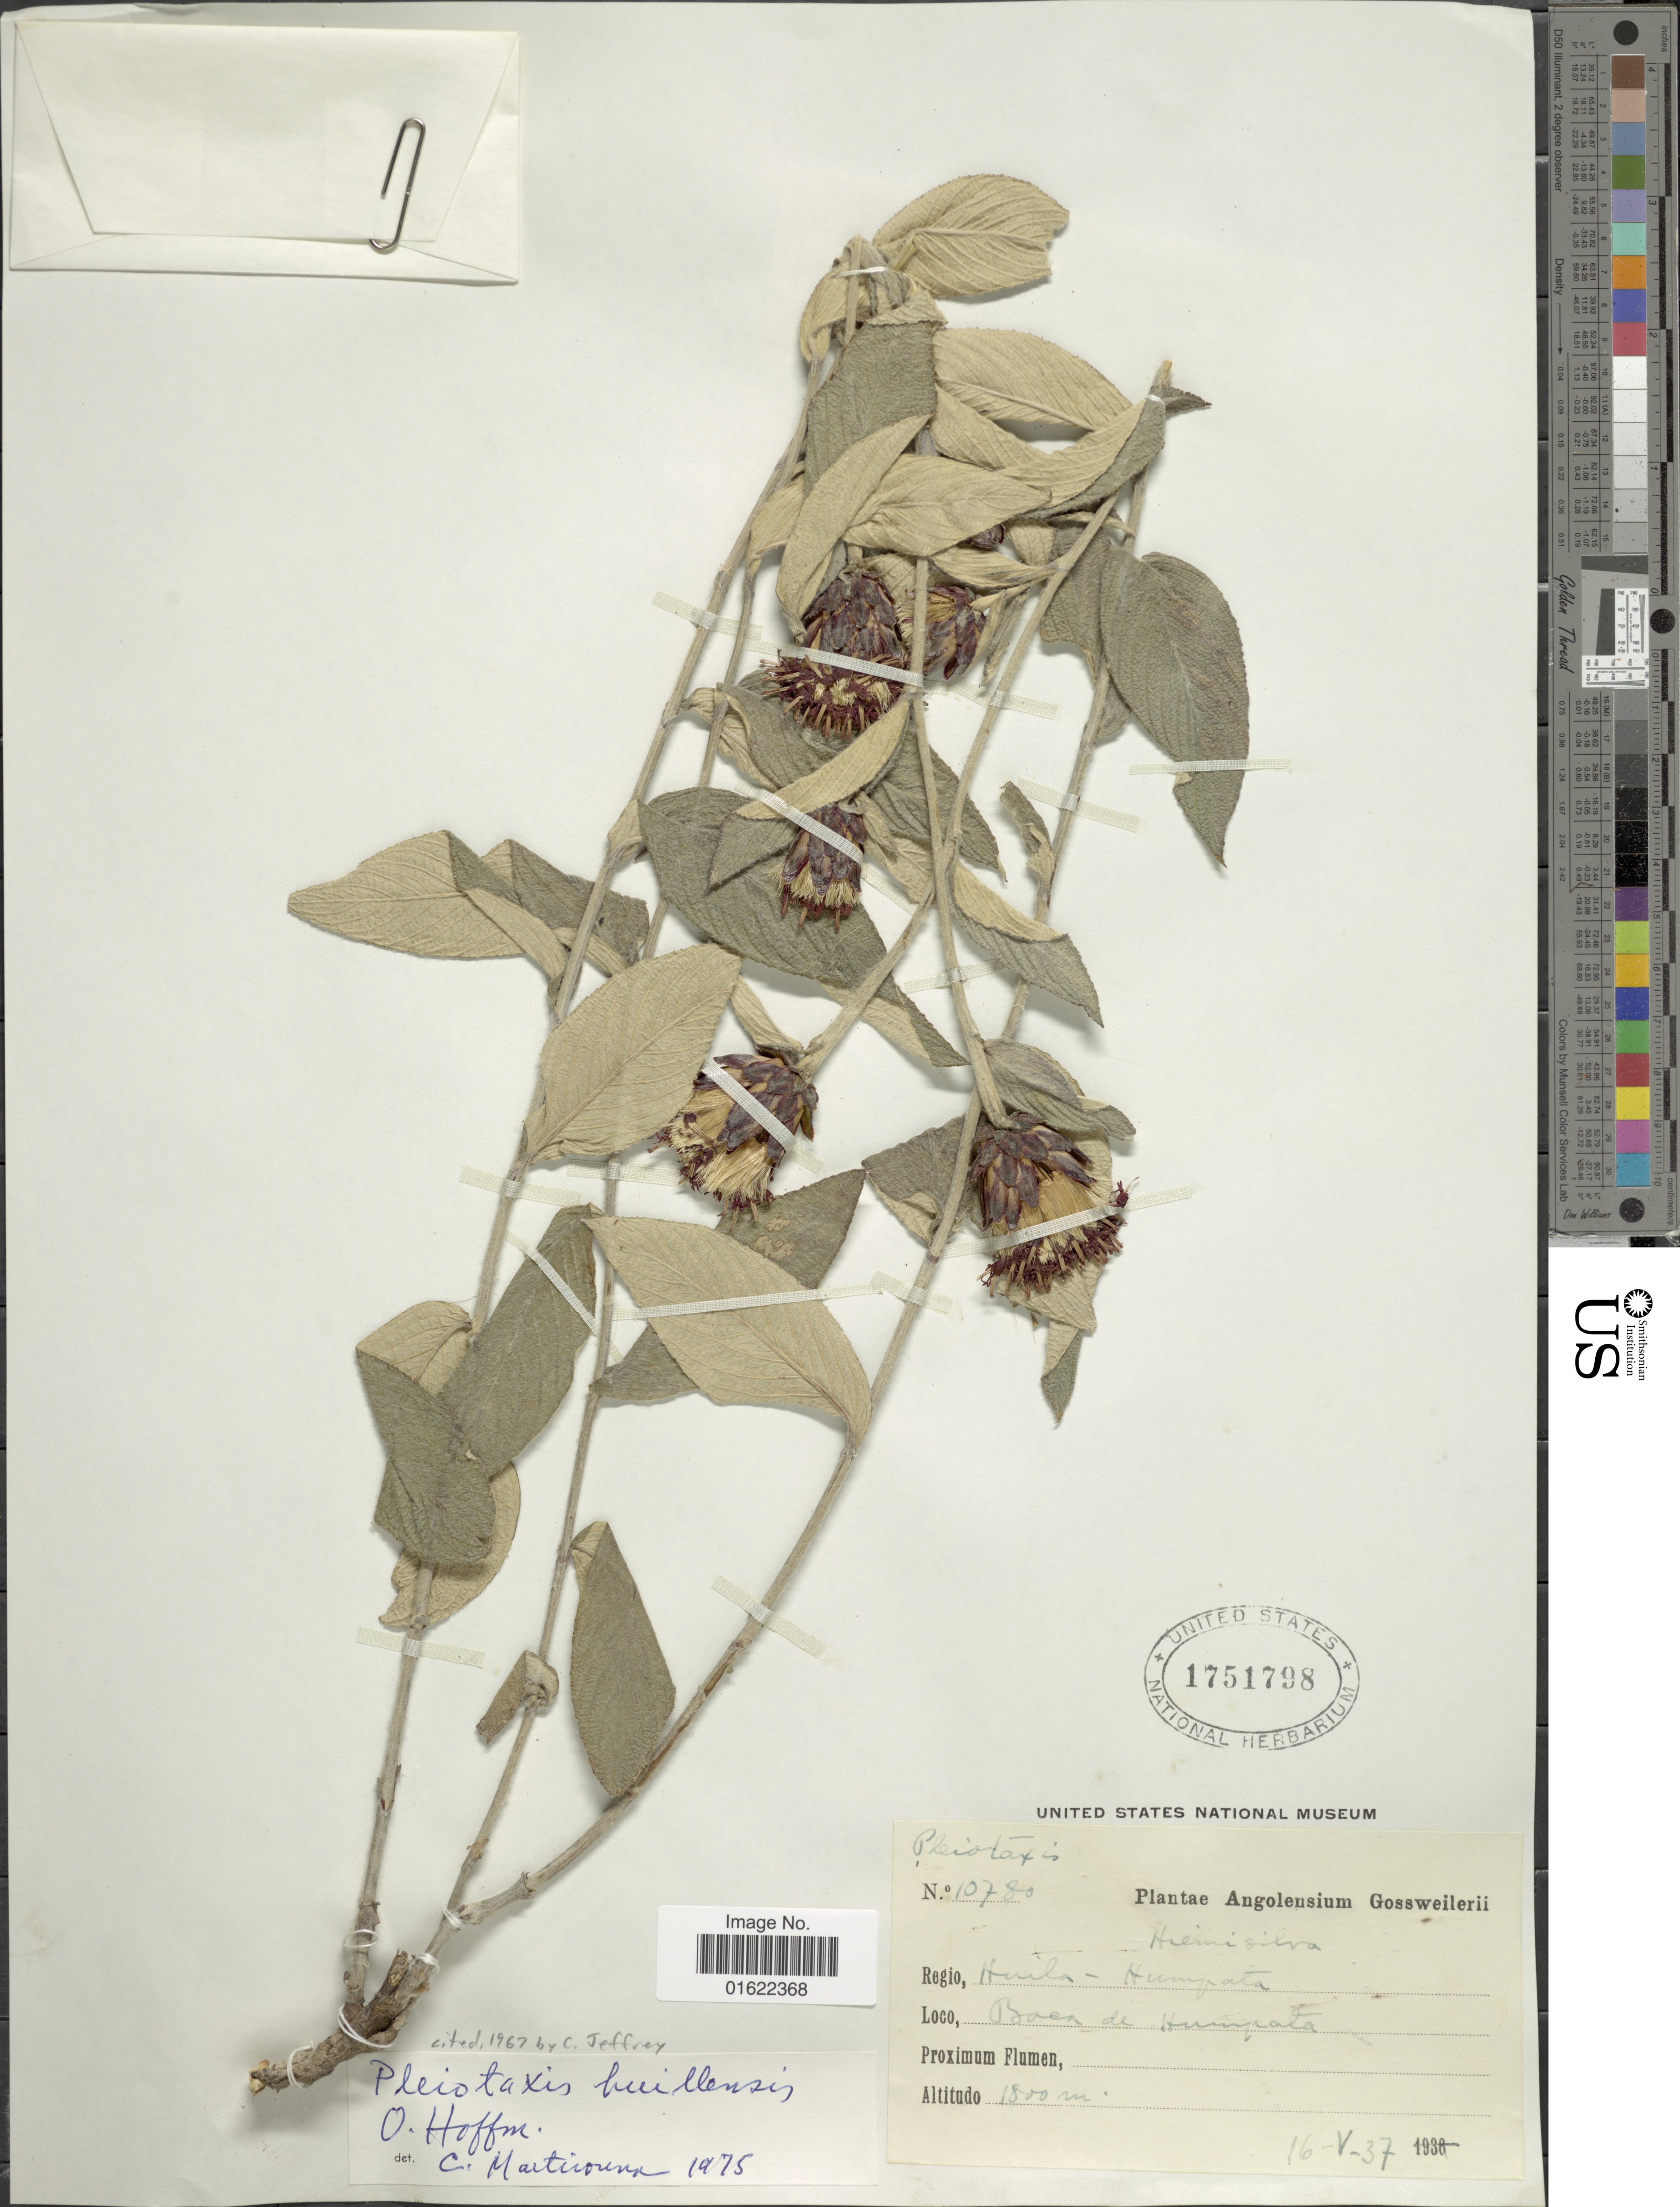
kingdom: Plantae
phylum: Tracheophyta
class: Magnoliopsida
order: Asterales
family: Asteraceae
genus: Pleiotaxis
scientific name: Pleiotaxis huillensis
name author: O. Hoffm.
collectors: -. Gossweiler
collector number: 10780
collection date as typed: Transcribed d/m/y: 16/5/37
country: Angola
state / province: Huila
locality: Huila - Humpata, Boen de Humpata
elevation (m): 1800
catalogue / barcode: US 1751798